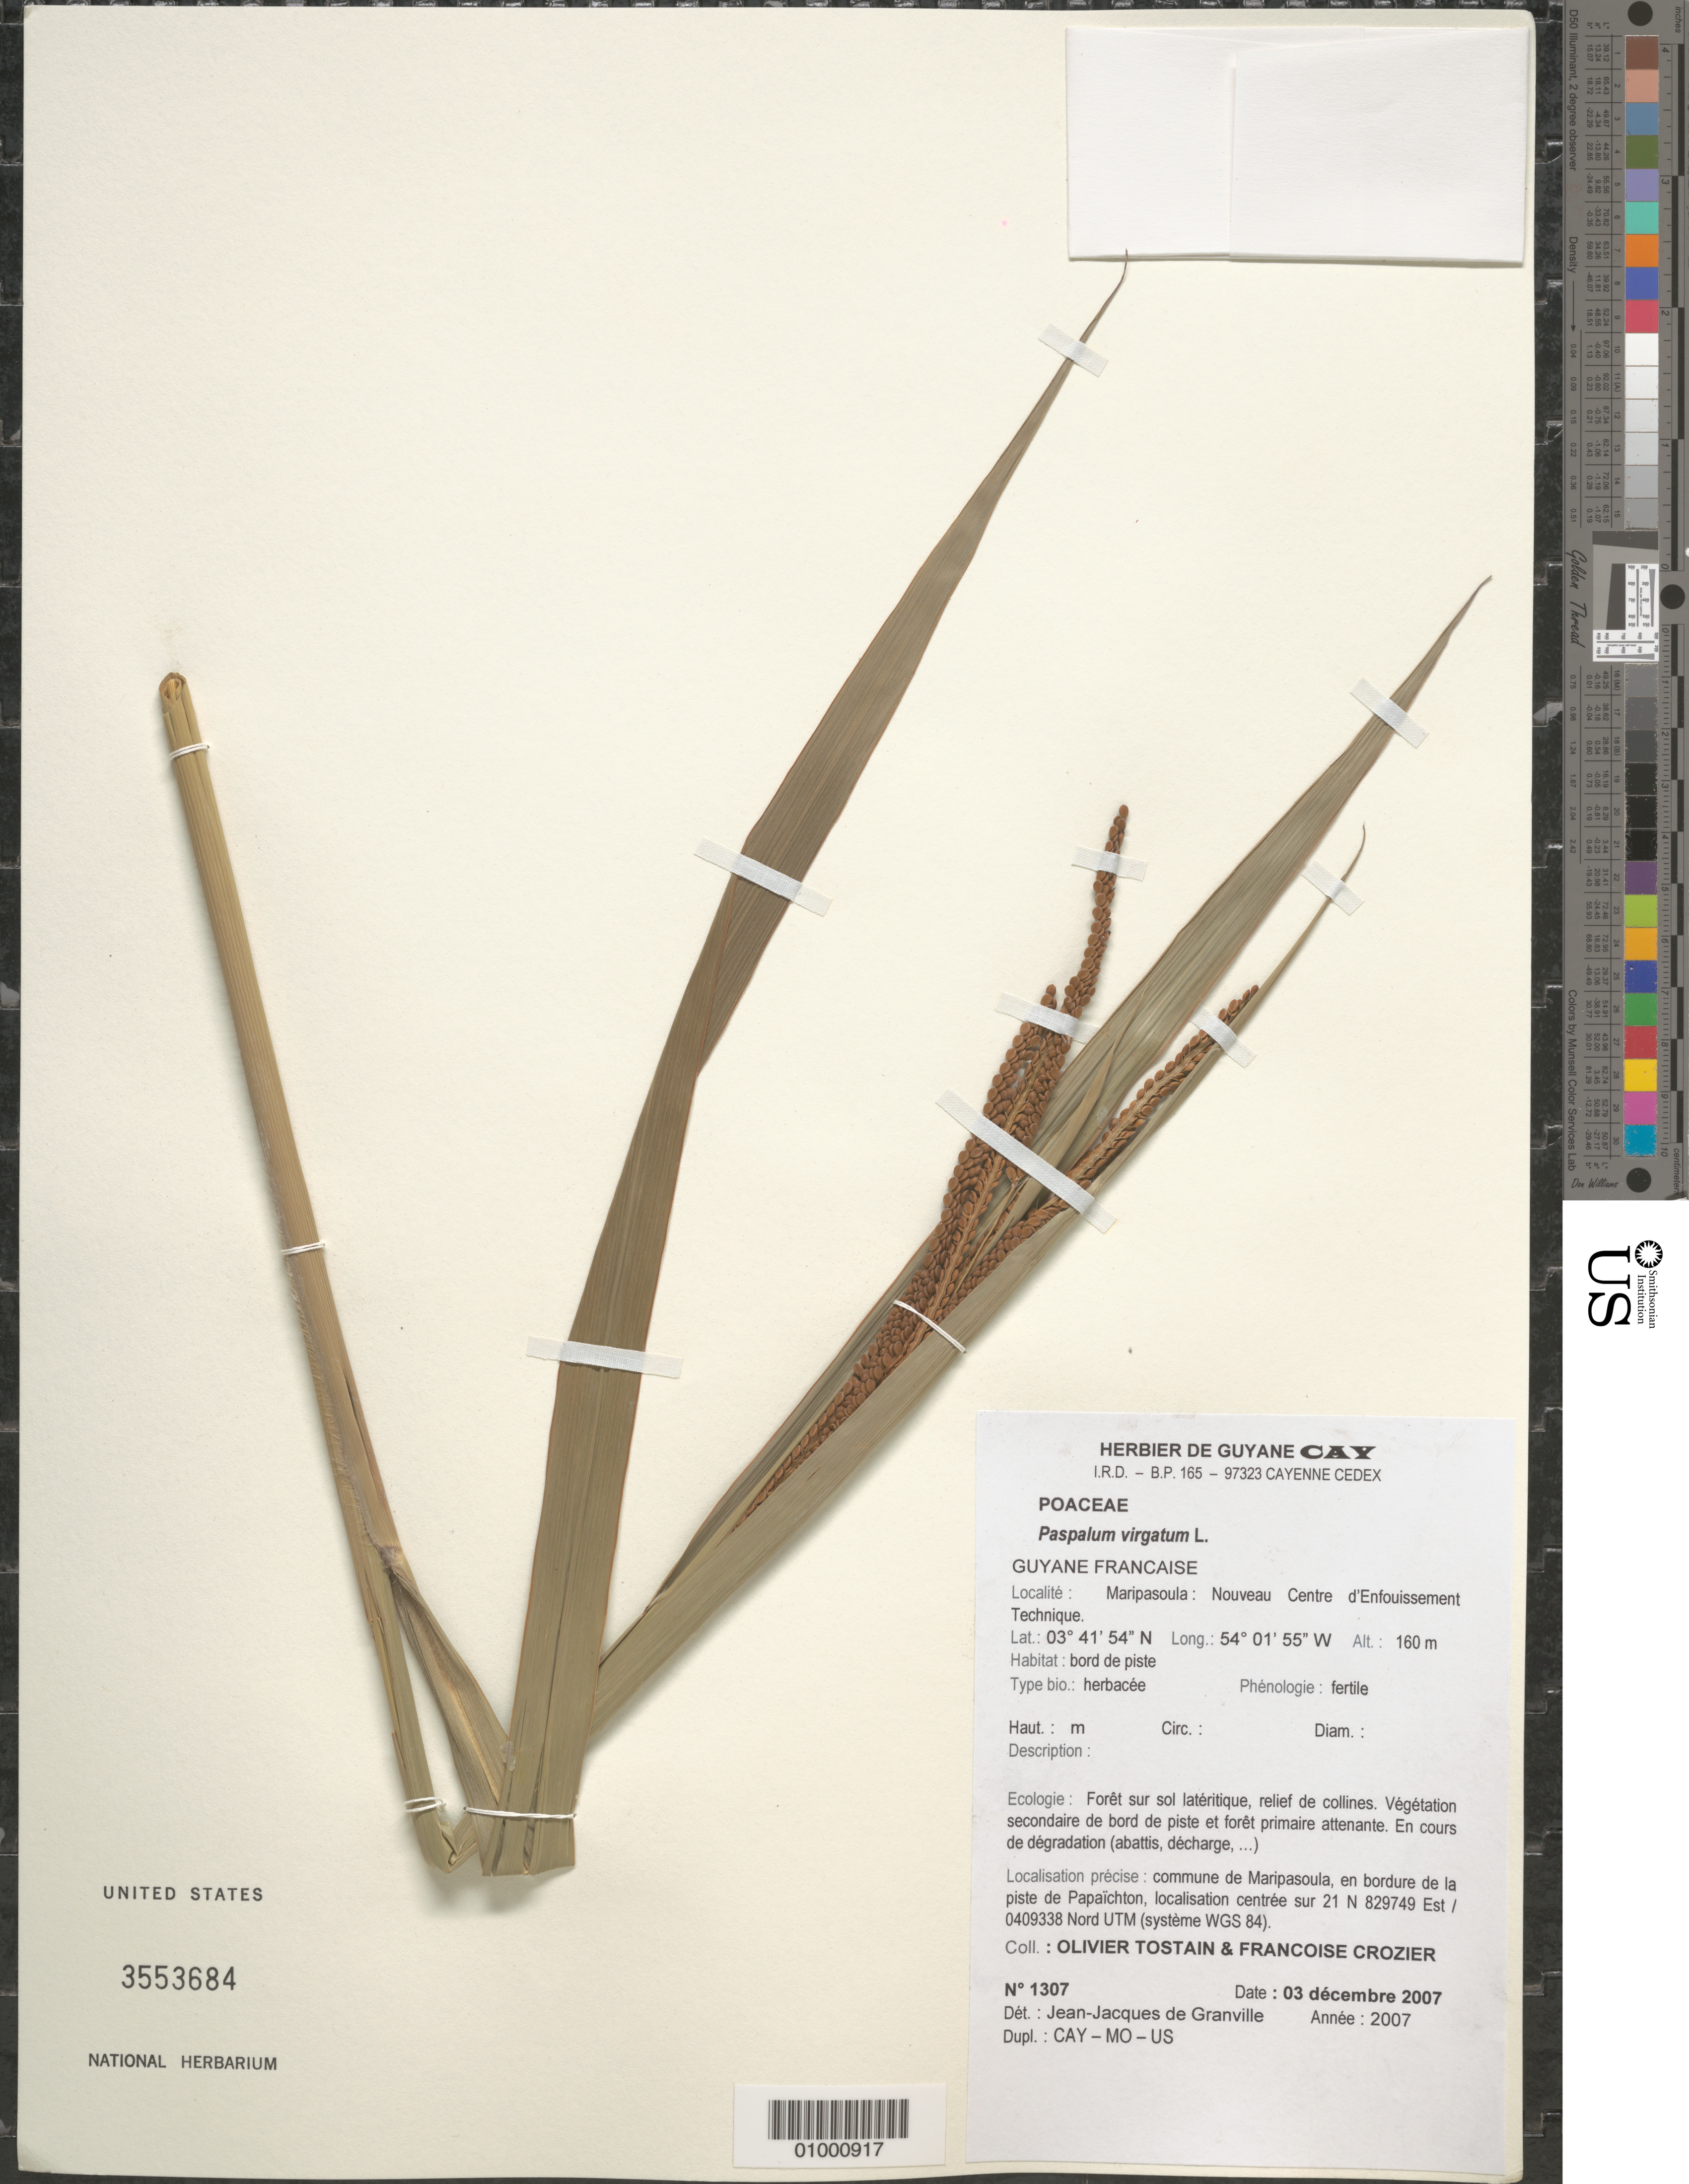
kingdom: Plantae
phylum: Tracheophyta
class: Liliopsida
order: Poales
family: Poaceae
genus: Paspalum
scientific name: Paspalum virgatum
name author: L.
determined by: Granville, J. J. de, (CAY), Institut de Recherche pour le Developpement (IRD) (FRENCH GUIANA)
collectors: O. Tostain & F. Crozier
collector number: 1307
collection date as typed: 3-Dec-07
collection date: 2007-12-03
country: French Guiana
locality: Maripasoula: Noveau Centre d'Enfouissement Technique; en bordure de la piste de Papaichton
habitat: Foret sur sol lateritique, relief de collines. Veg secondaire de bord de piste et foret primaire attente. En cours de degredation (abattis, decharge)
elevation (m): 160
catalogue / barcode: US 3553684